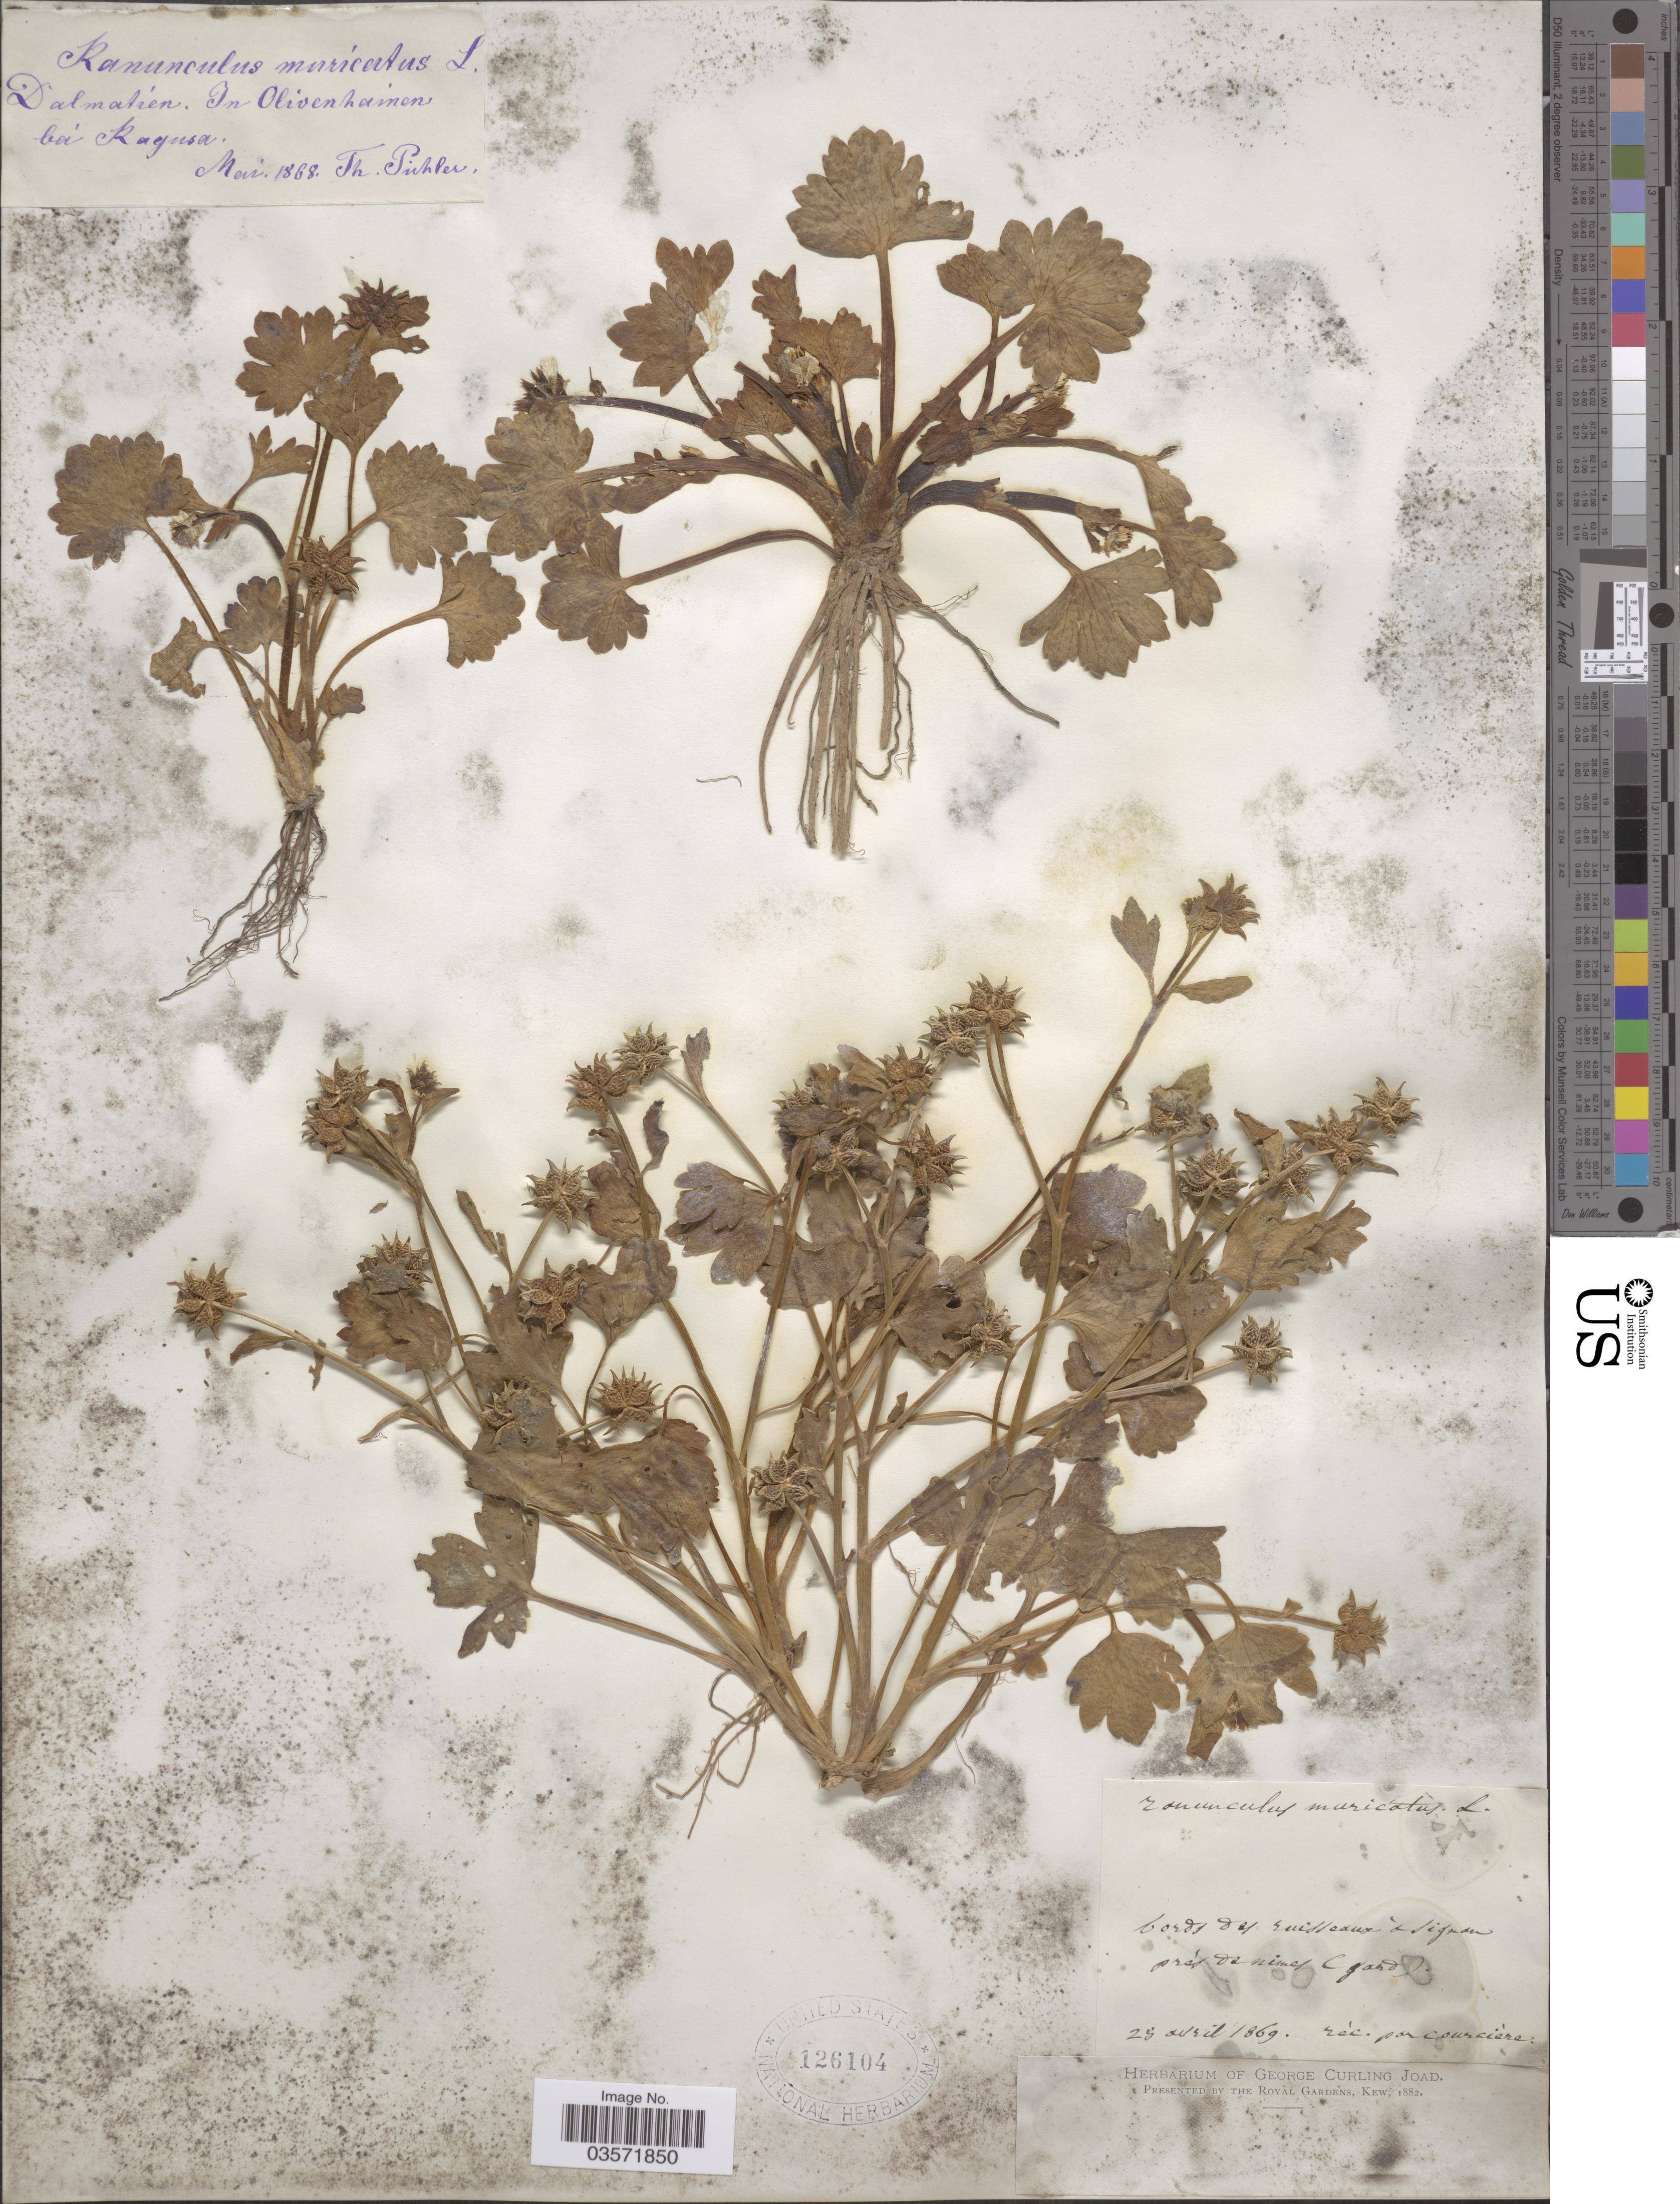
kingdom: Plantae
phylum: Tracheophyta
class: Magnoliopsida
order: Ranunculales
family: Ranunculaceae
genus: Ranunculus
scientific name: Ranunculus muricatus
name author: L.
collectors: T. Pichler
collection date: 1868-05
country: Croatia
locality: Dalmatien. In Olivenhainen bei Ragusa.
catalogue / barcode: US 126104